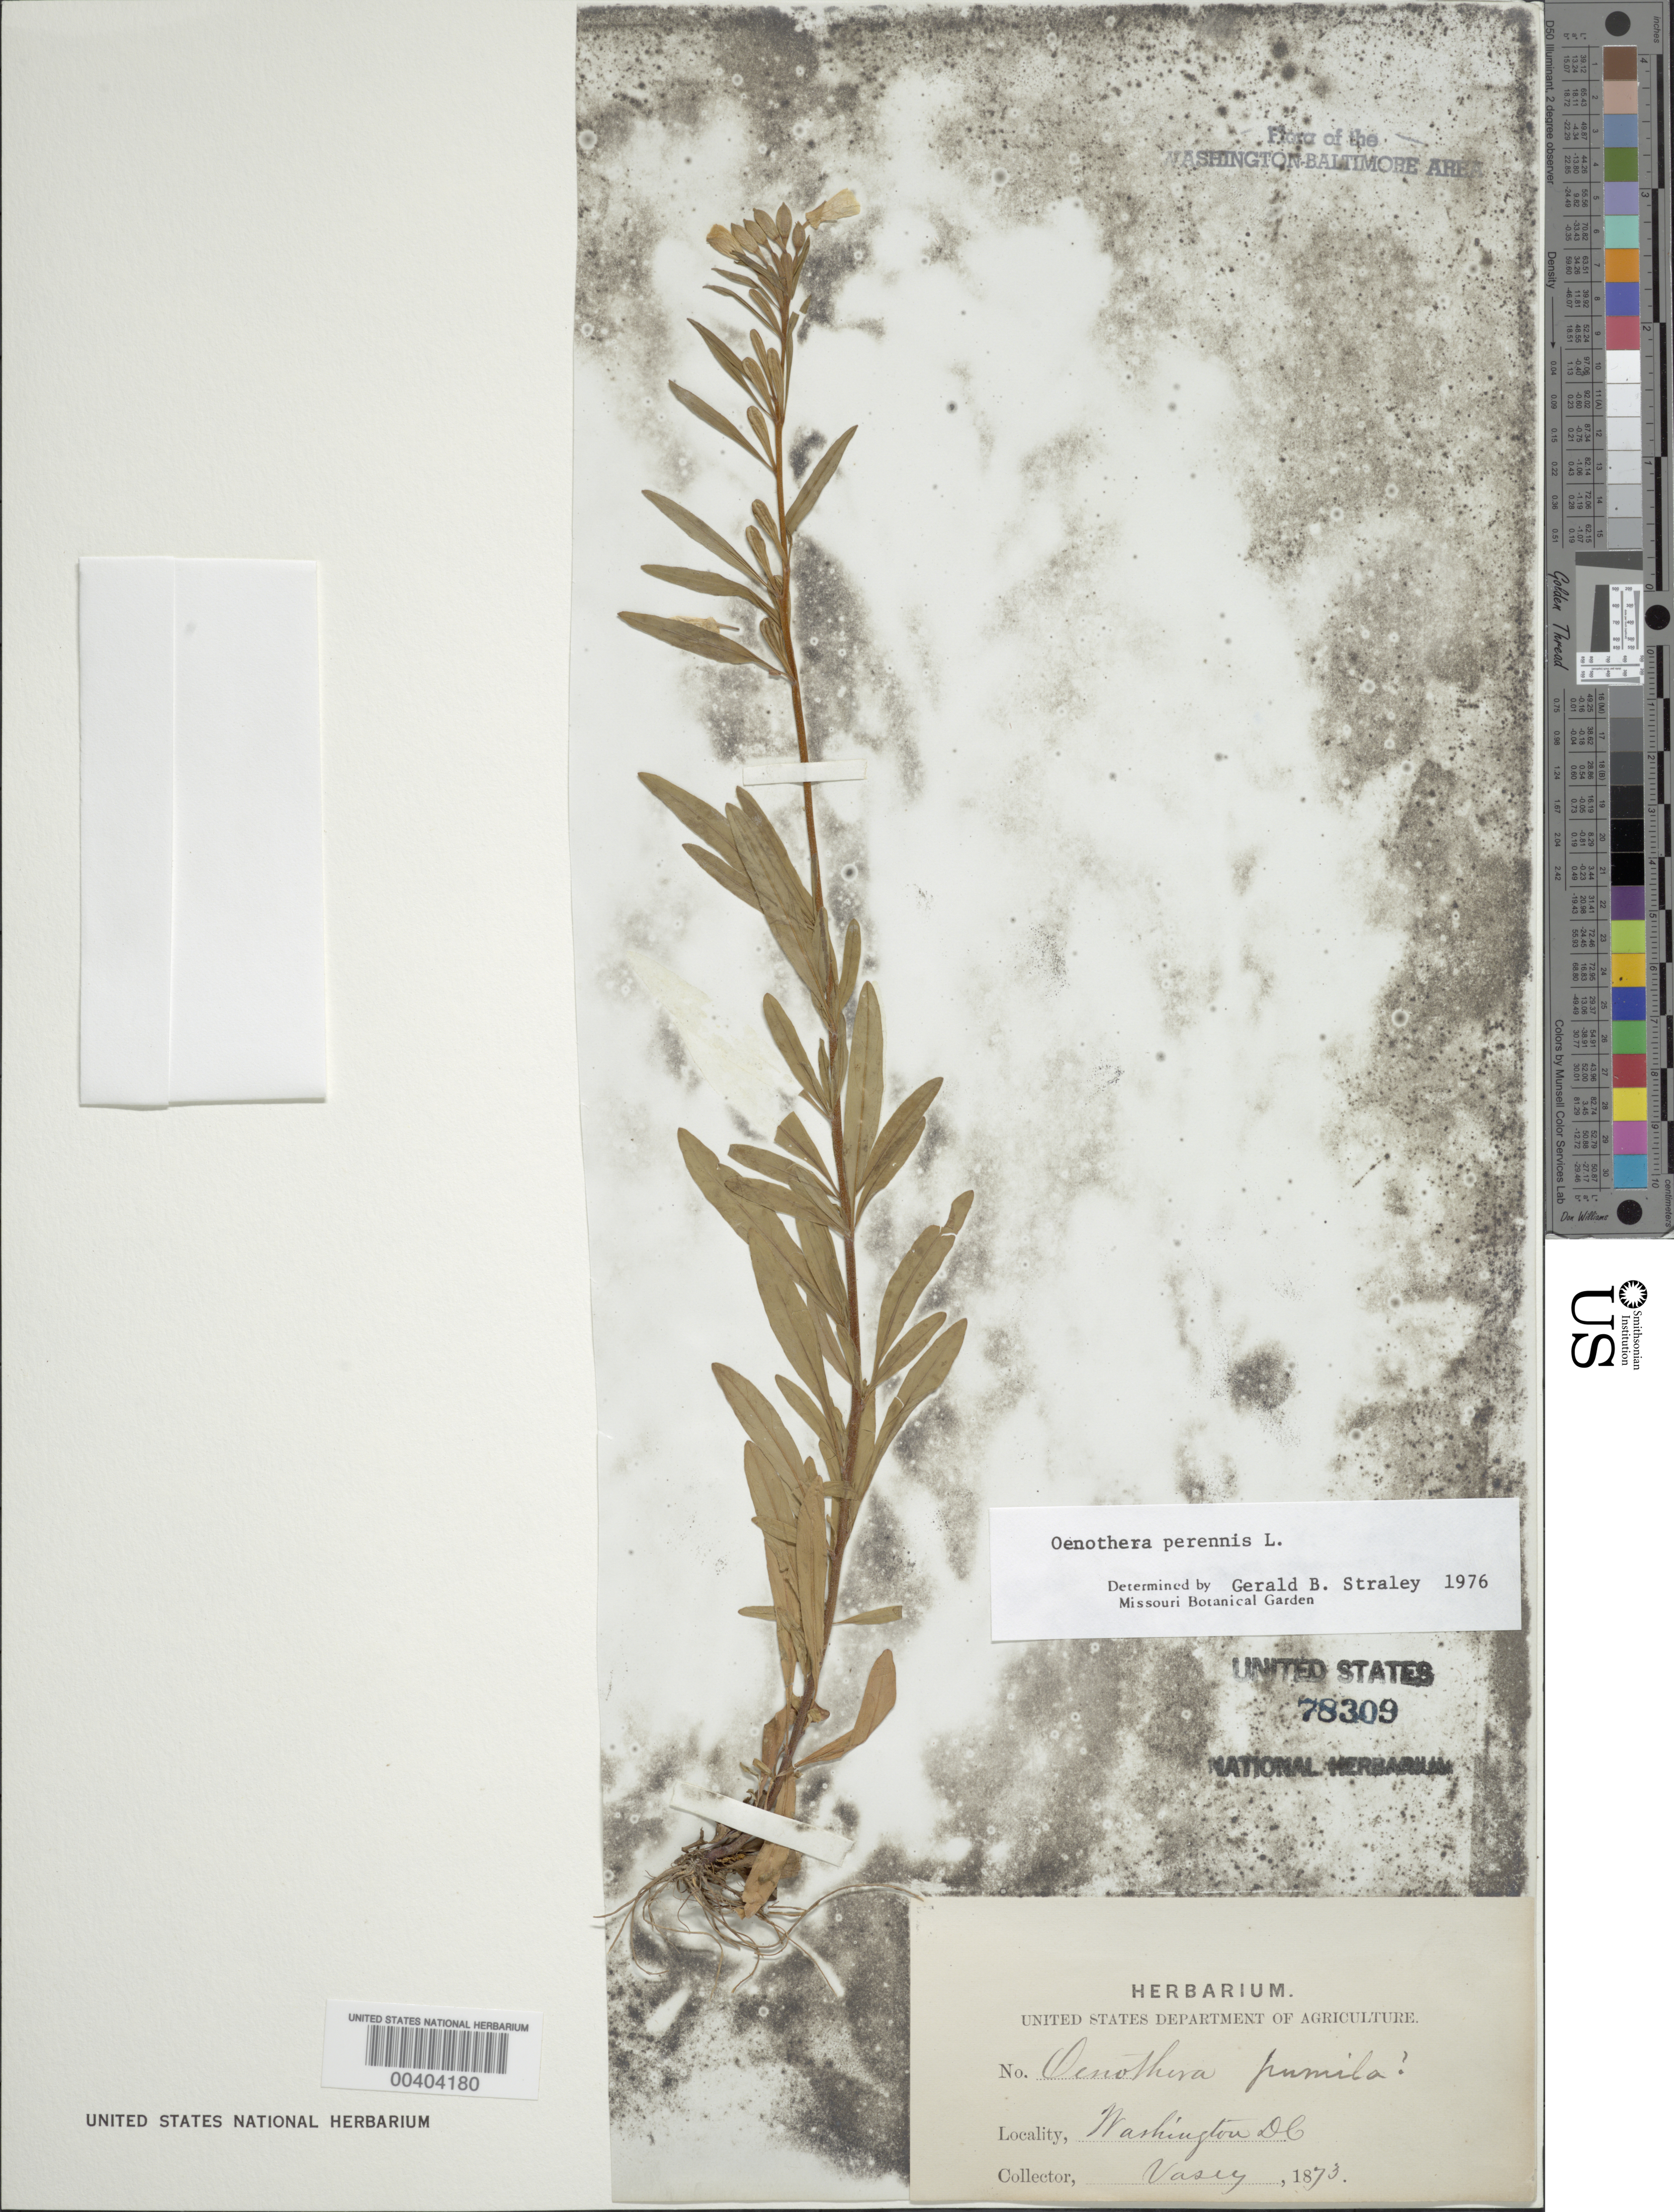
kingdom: Plantae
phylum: Tracheophyta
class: Magnoliopsida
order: Myrtales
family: Onagraceae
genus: Oenothera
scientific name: Oenothera perennis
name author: L.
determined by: Straley, G. B.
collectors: G. Vasey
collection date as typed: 1873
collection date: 1873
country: United States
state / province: District of Columbia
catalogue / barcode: US 78309